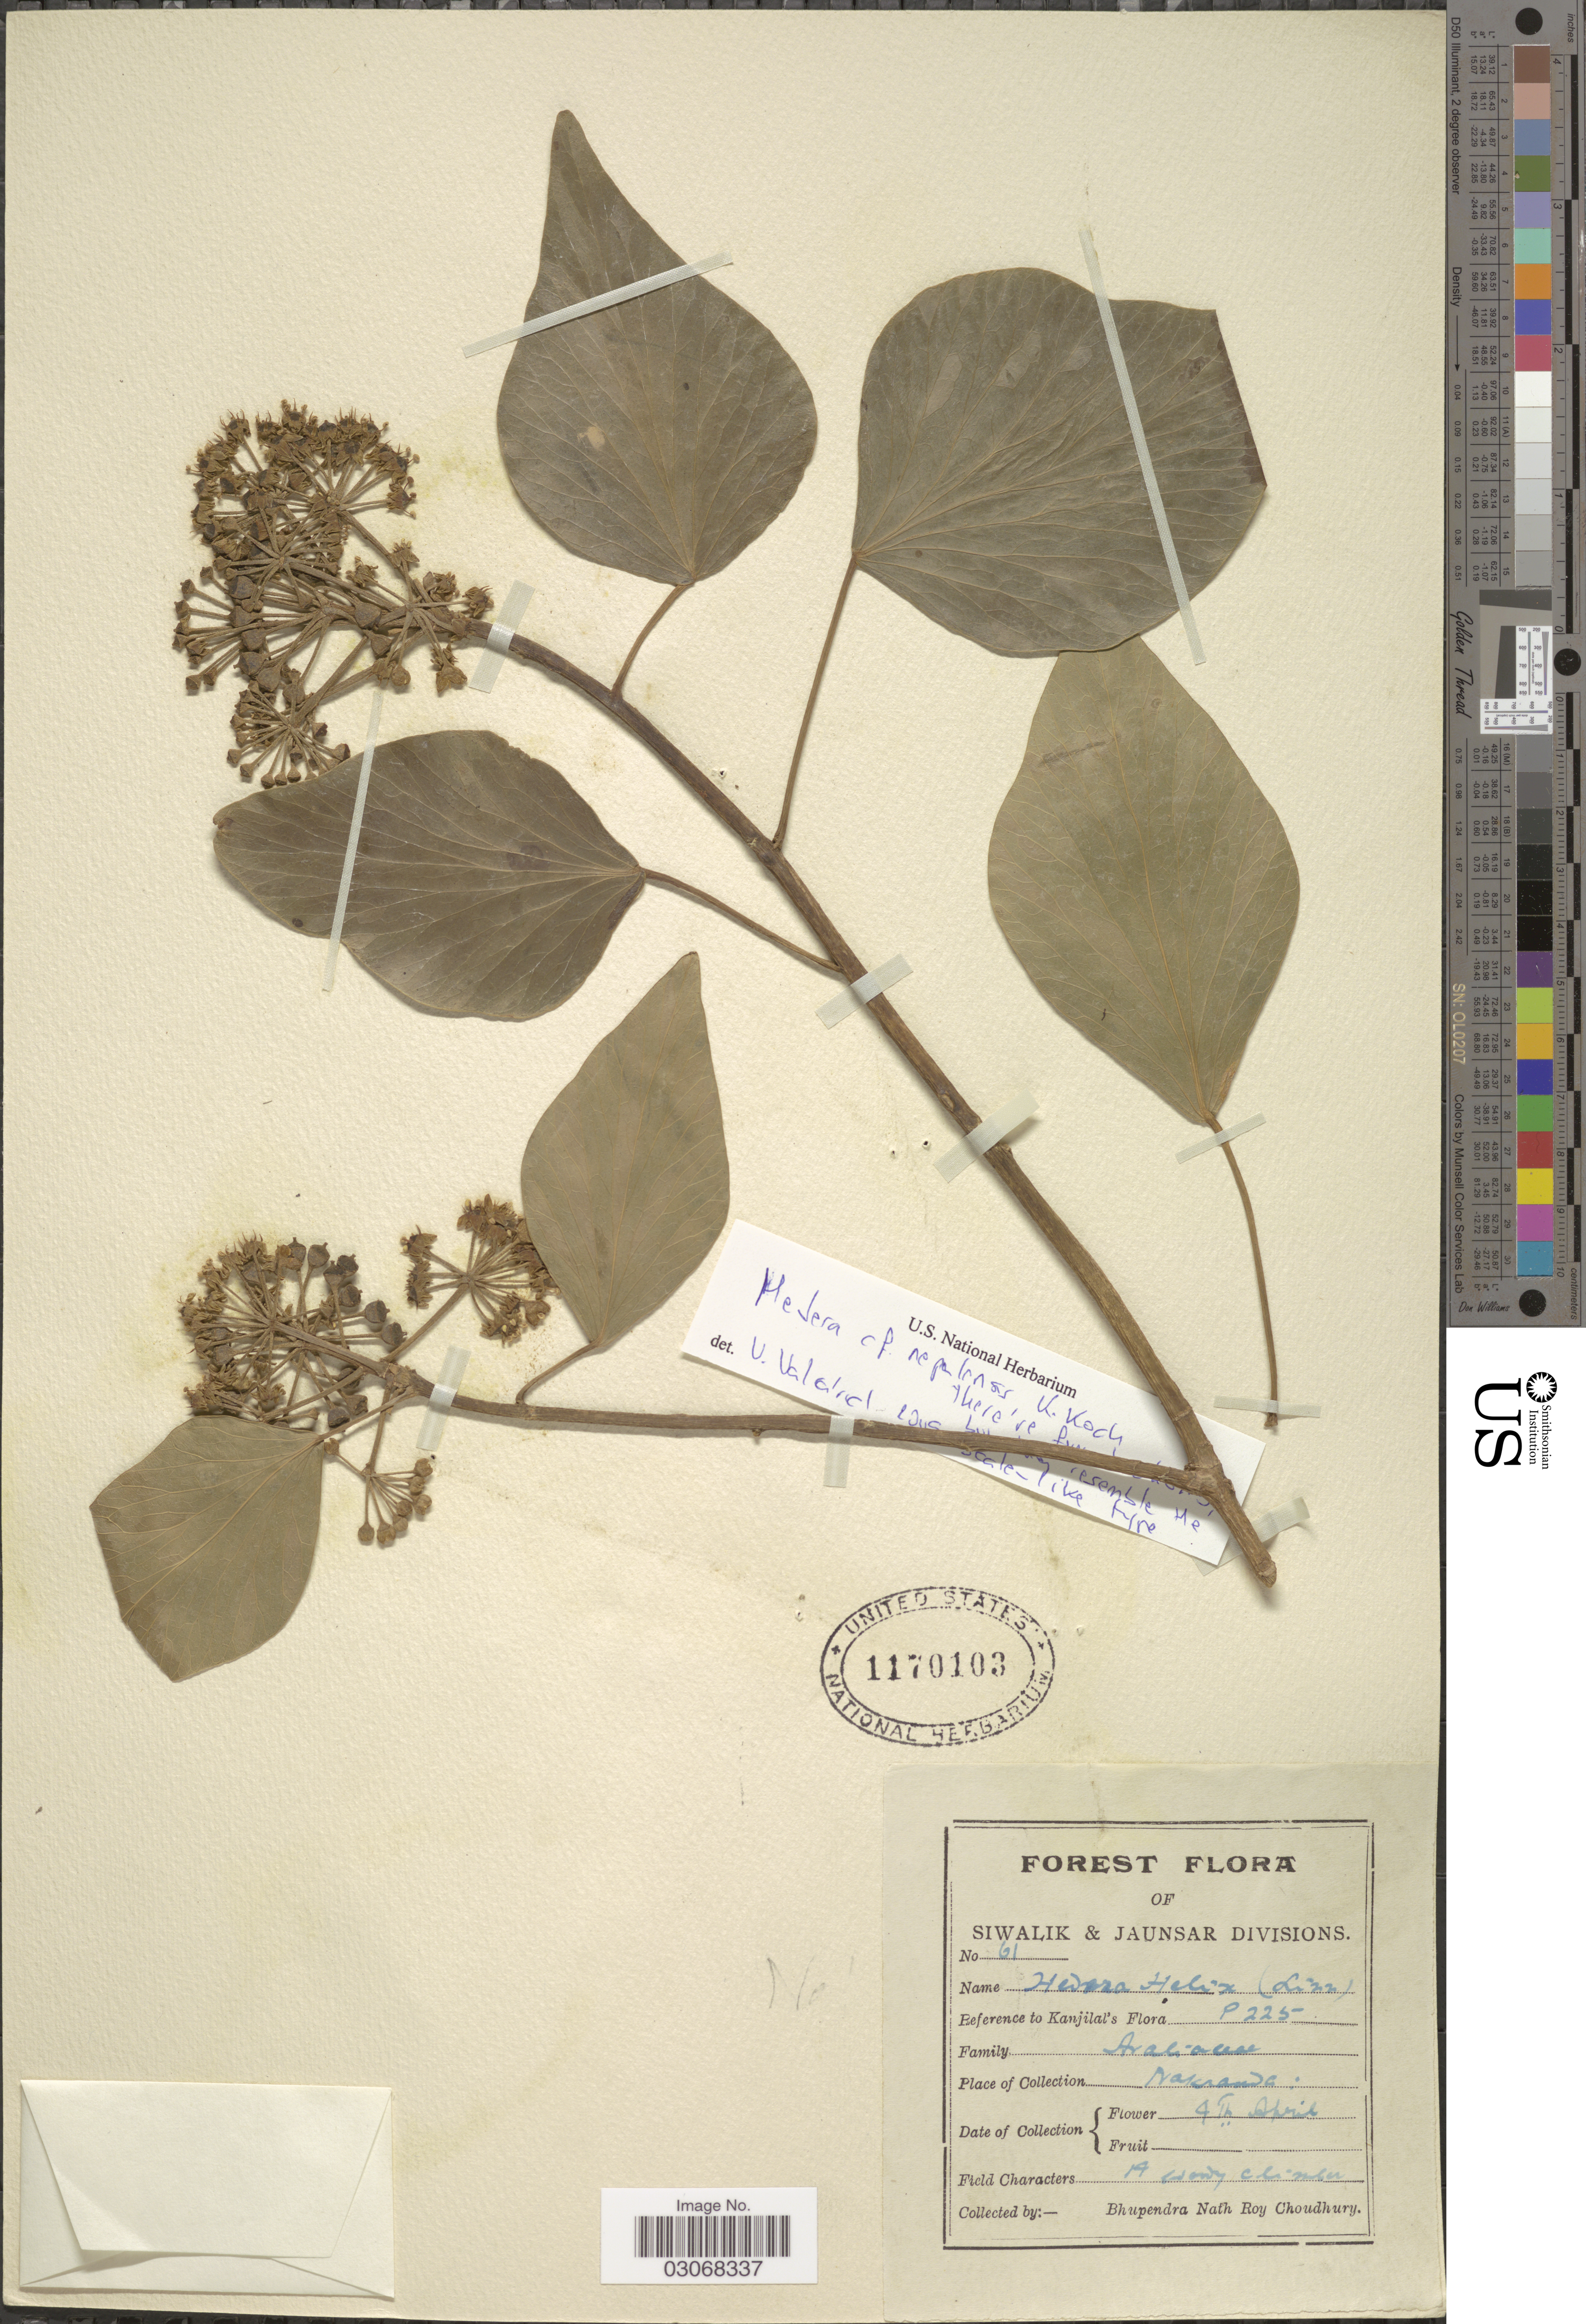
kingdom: Plantae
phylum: Tracheophyta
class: Magnoliopsida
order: Apiales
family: Araliaceae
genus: Hedera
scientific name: Hedera nepalensis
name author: K. Koch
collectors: B. Choudhury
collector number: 61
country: India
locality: Siwalik & Jaunsar Divisions. Nakranda.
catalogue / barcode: US 1170103